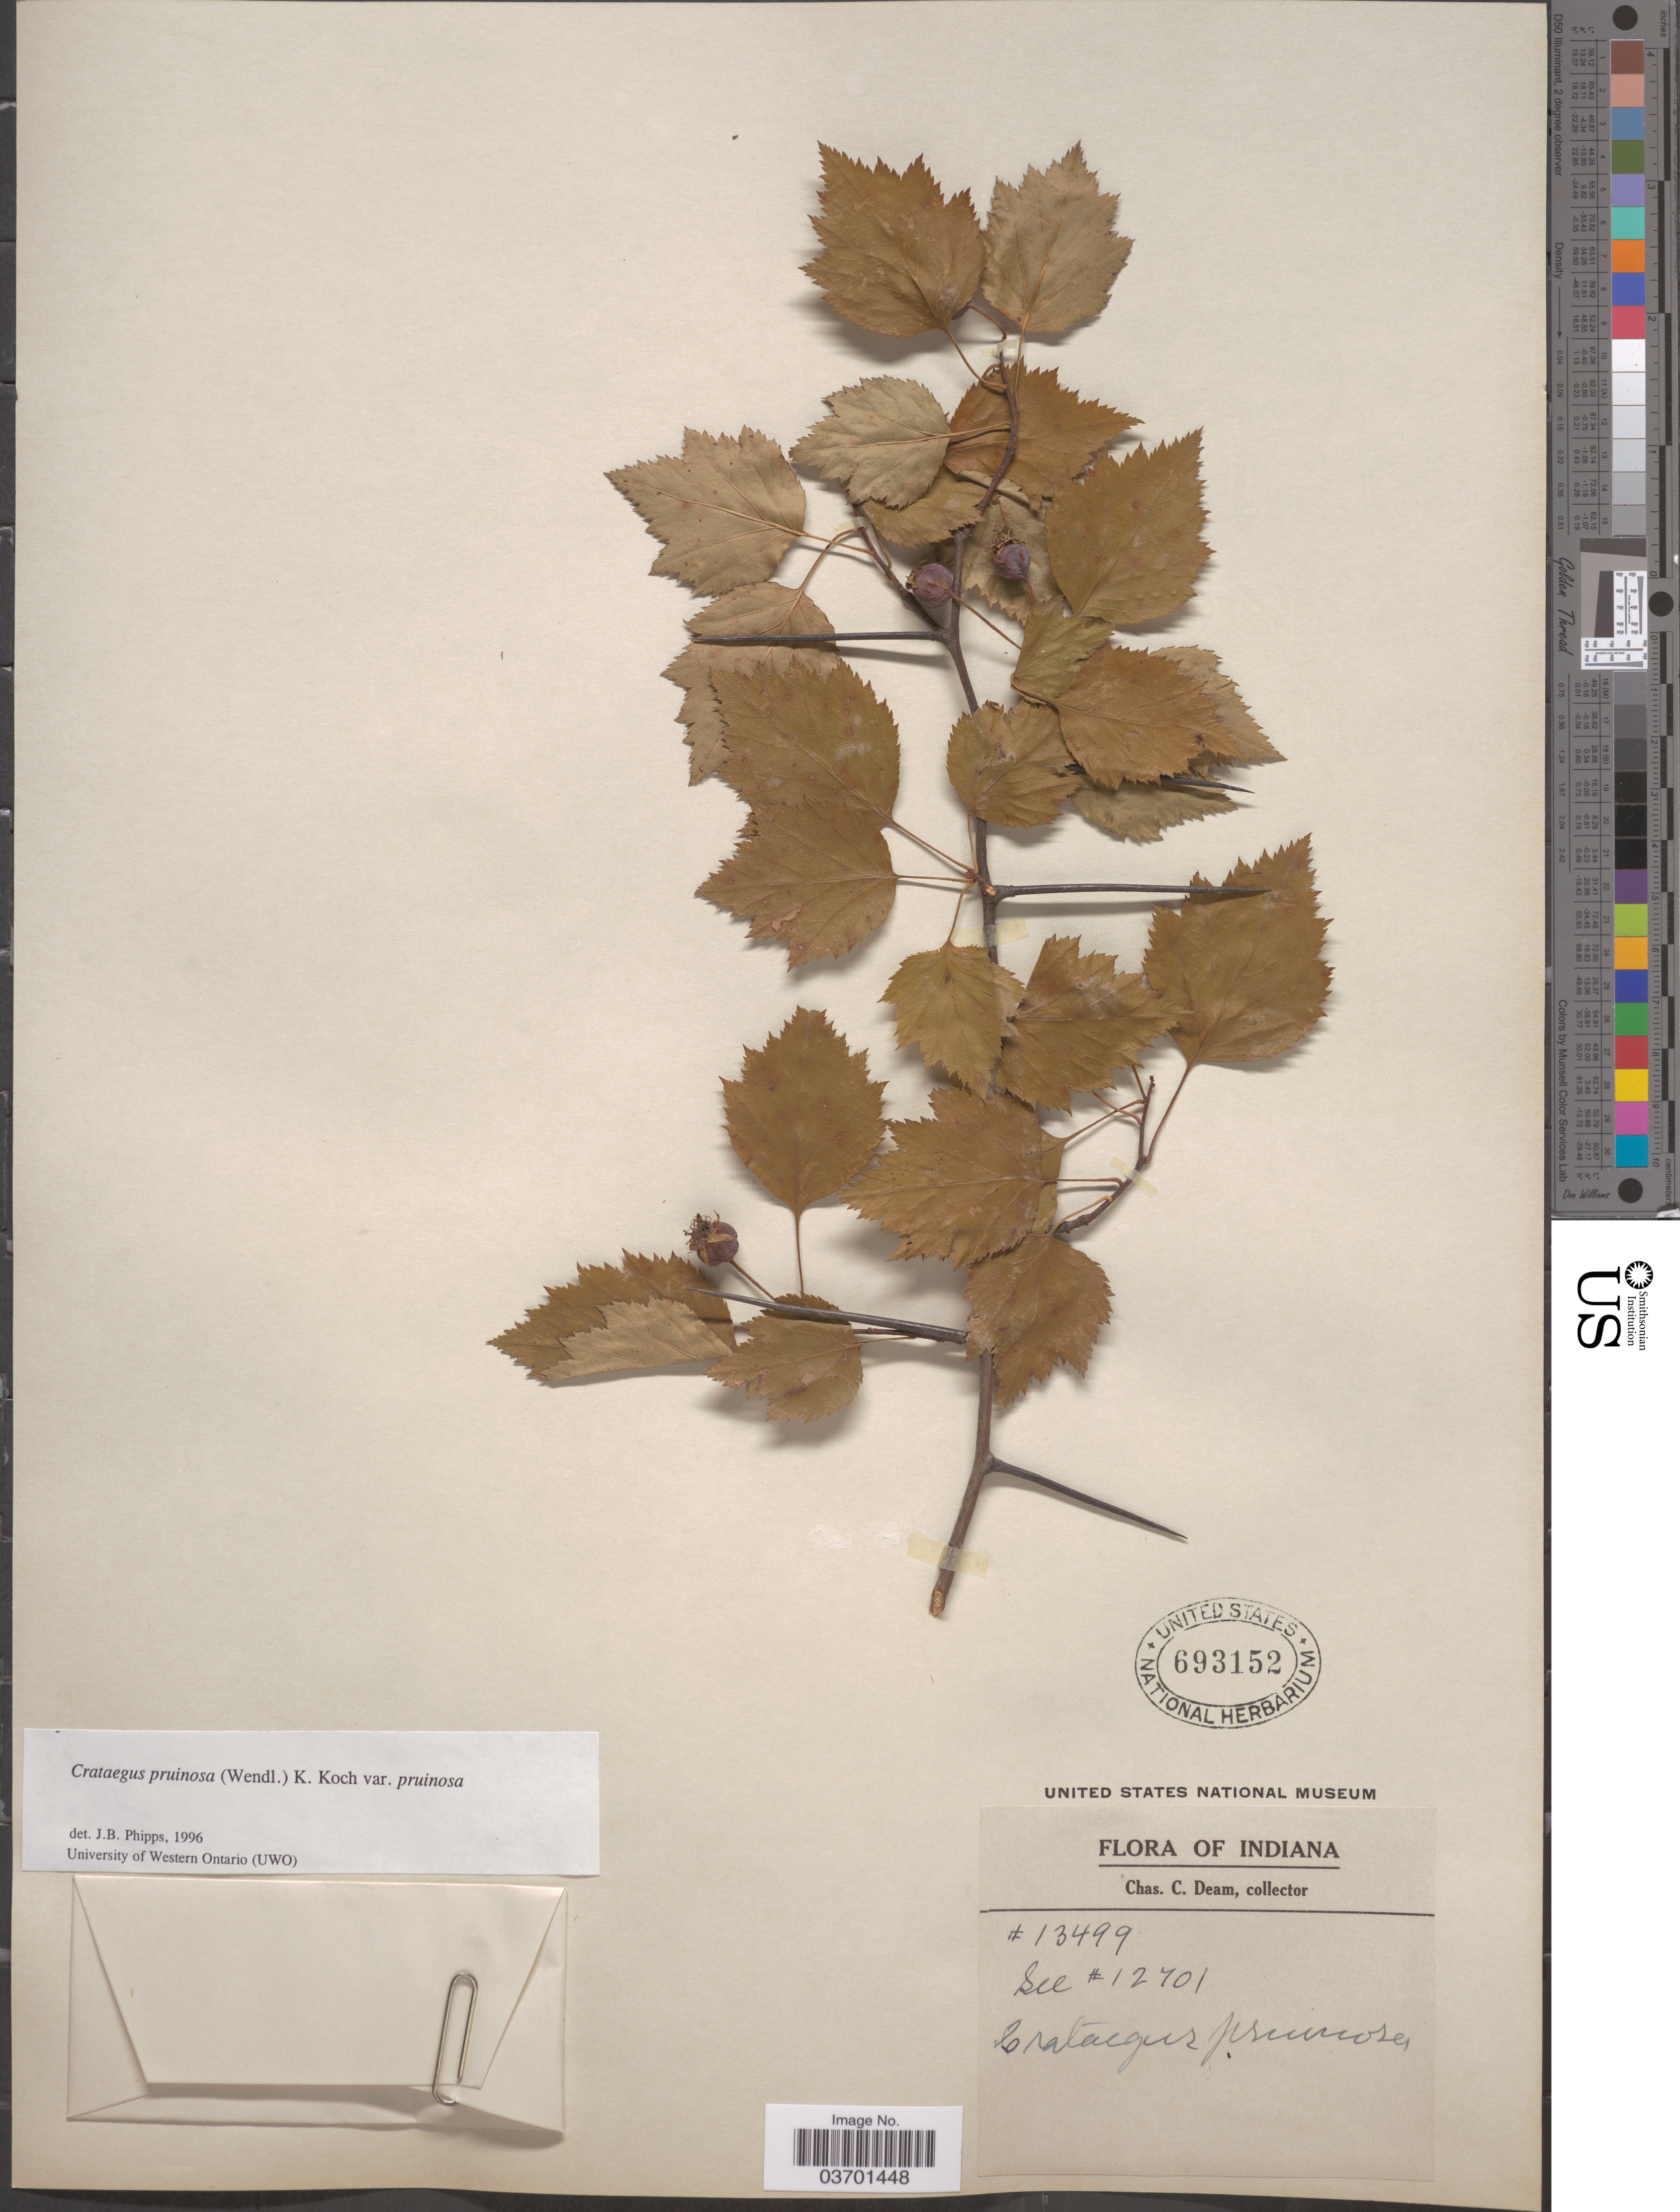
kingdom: Plantae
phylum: Tracheophyta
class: Magnoliopsida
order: Rosales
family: Rosaceae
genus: Crataegus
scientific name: Crataegus pruinosa var. pruinosa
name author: (H.L. Wendl.) K. Koch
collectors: C. C. Deam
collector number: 13499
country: United States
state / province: Indiana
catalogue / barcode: US 693152